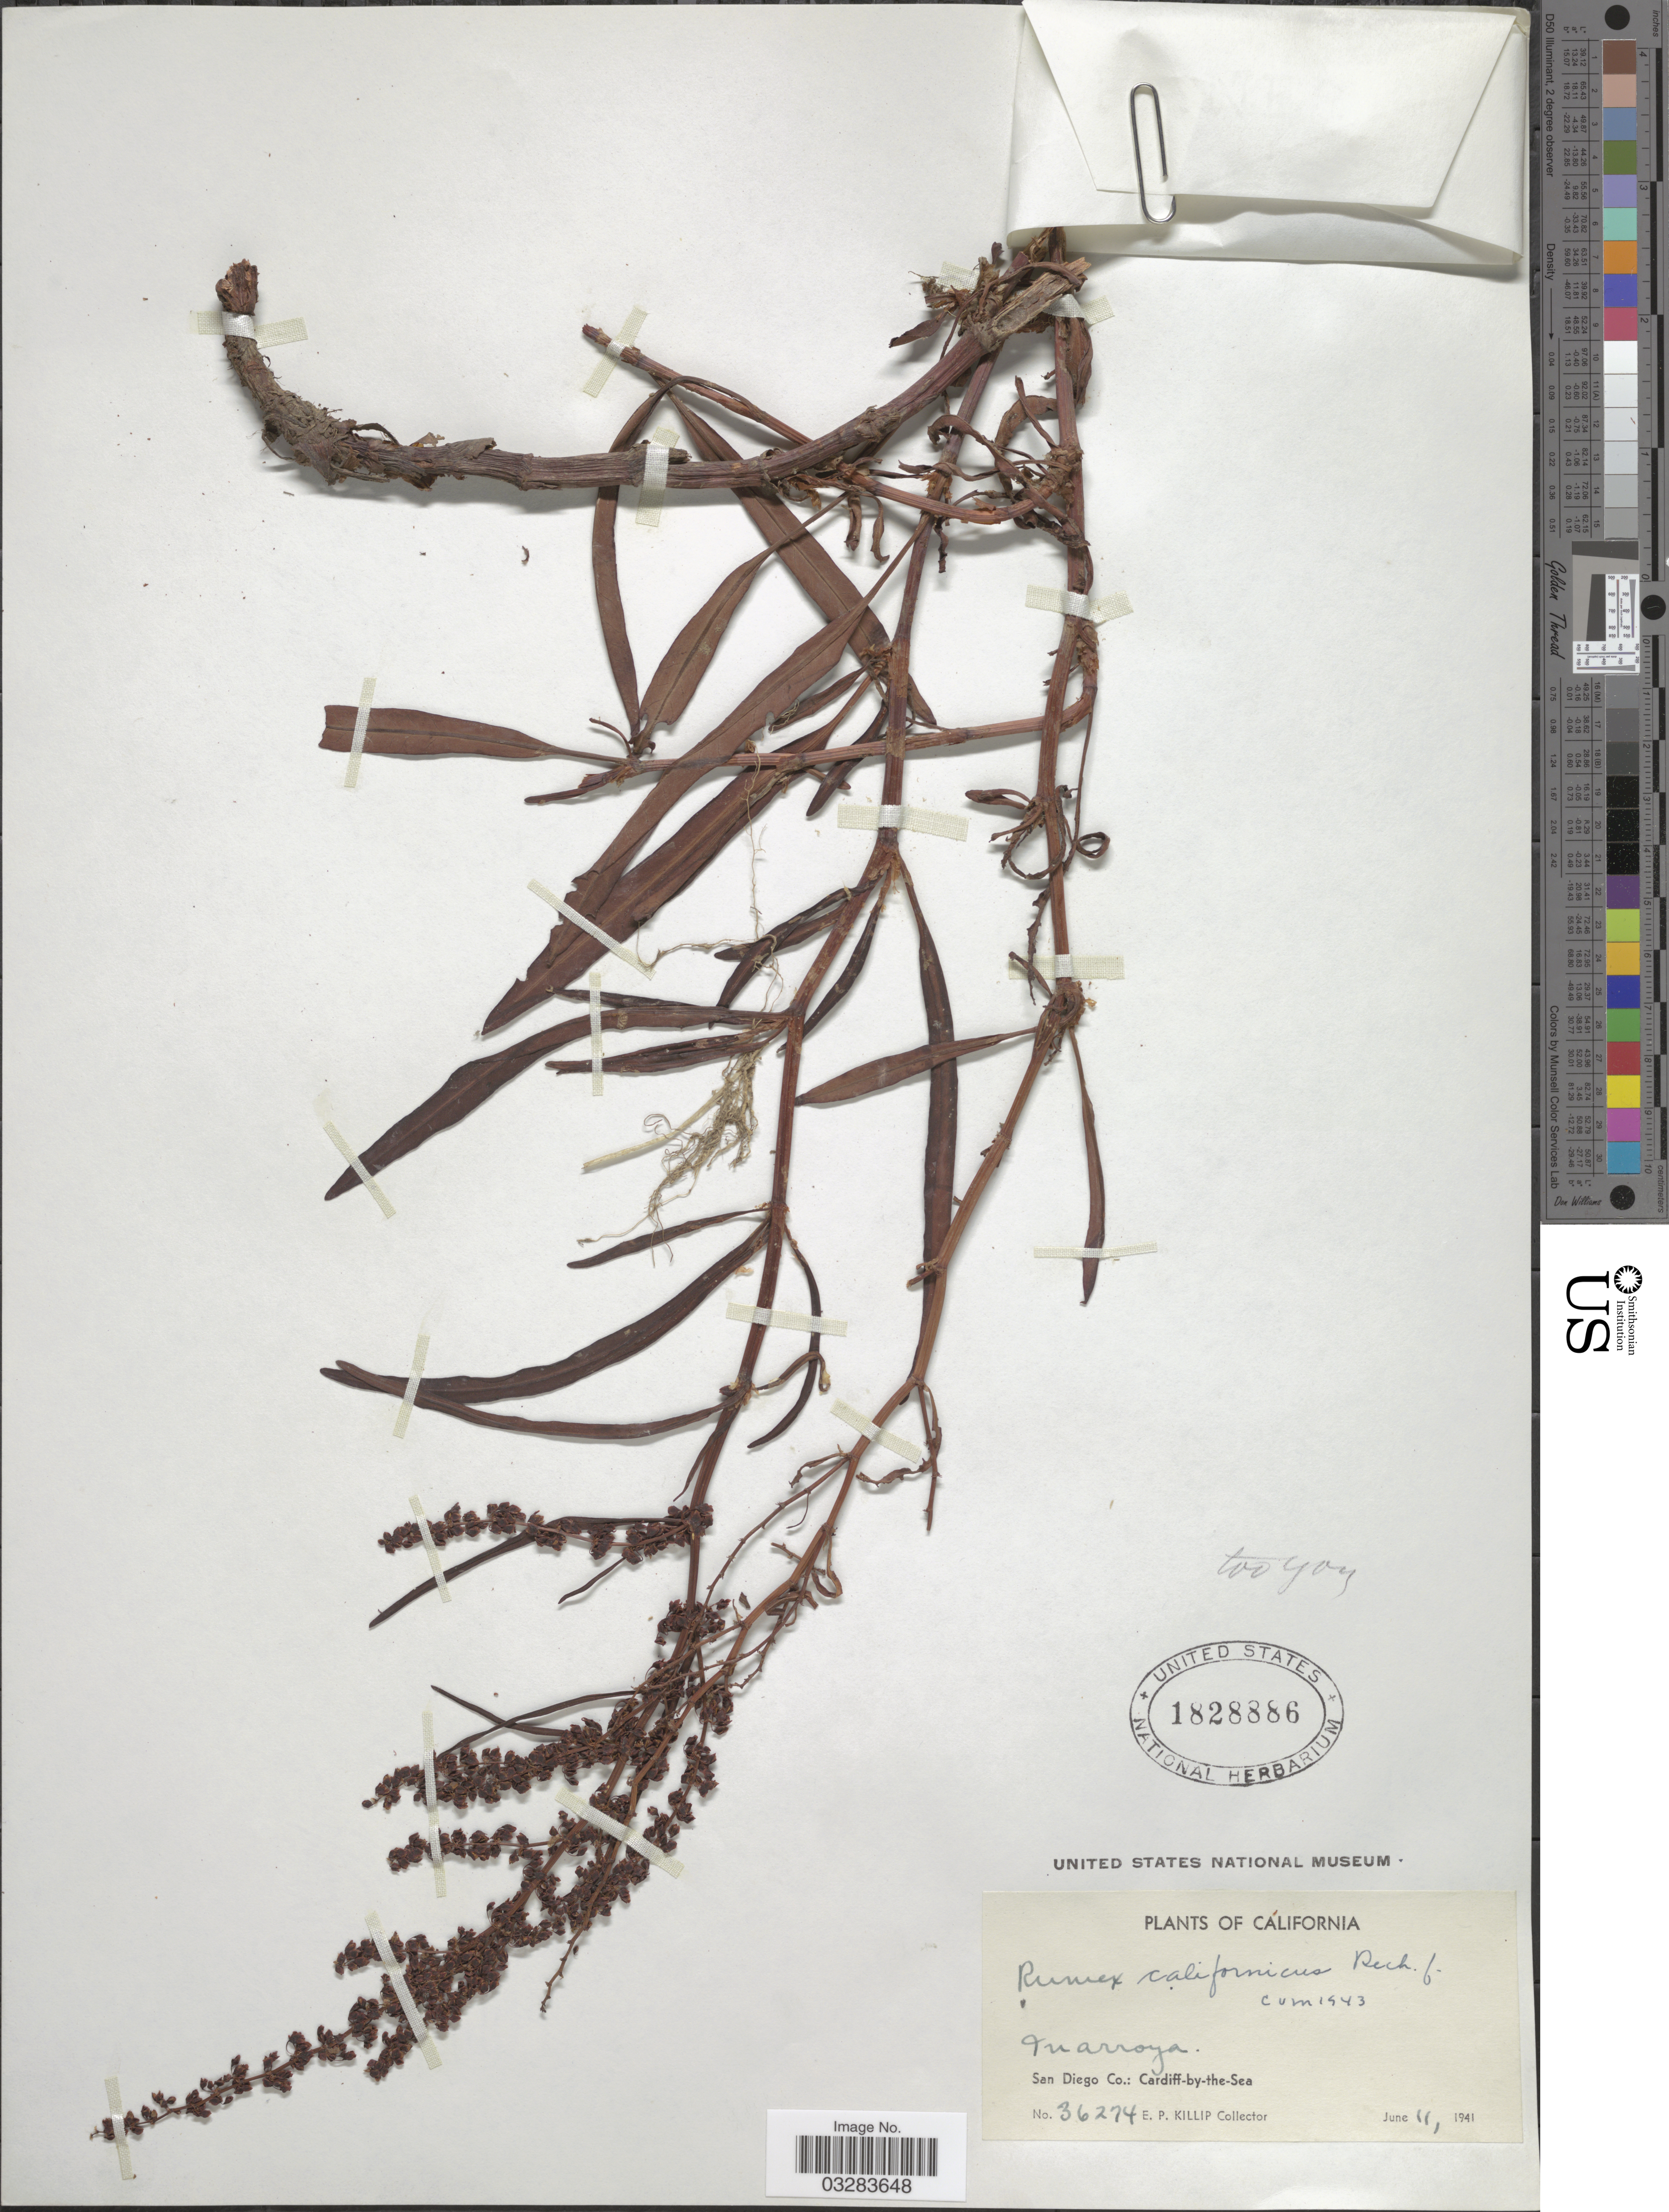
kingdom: Plantae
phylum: Tracheophyta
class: Magnoliopsida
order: Caryophyllales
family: Polygonaceae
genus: Rumex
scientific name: Rumex californicus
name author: Rech. f.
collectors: E. P. Killip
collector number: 36274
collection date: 1941-06-11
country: United States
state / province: California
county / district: San Diego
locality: San Diego Co.: Cardiff-by-the-Sea.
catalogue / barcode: US 1828886